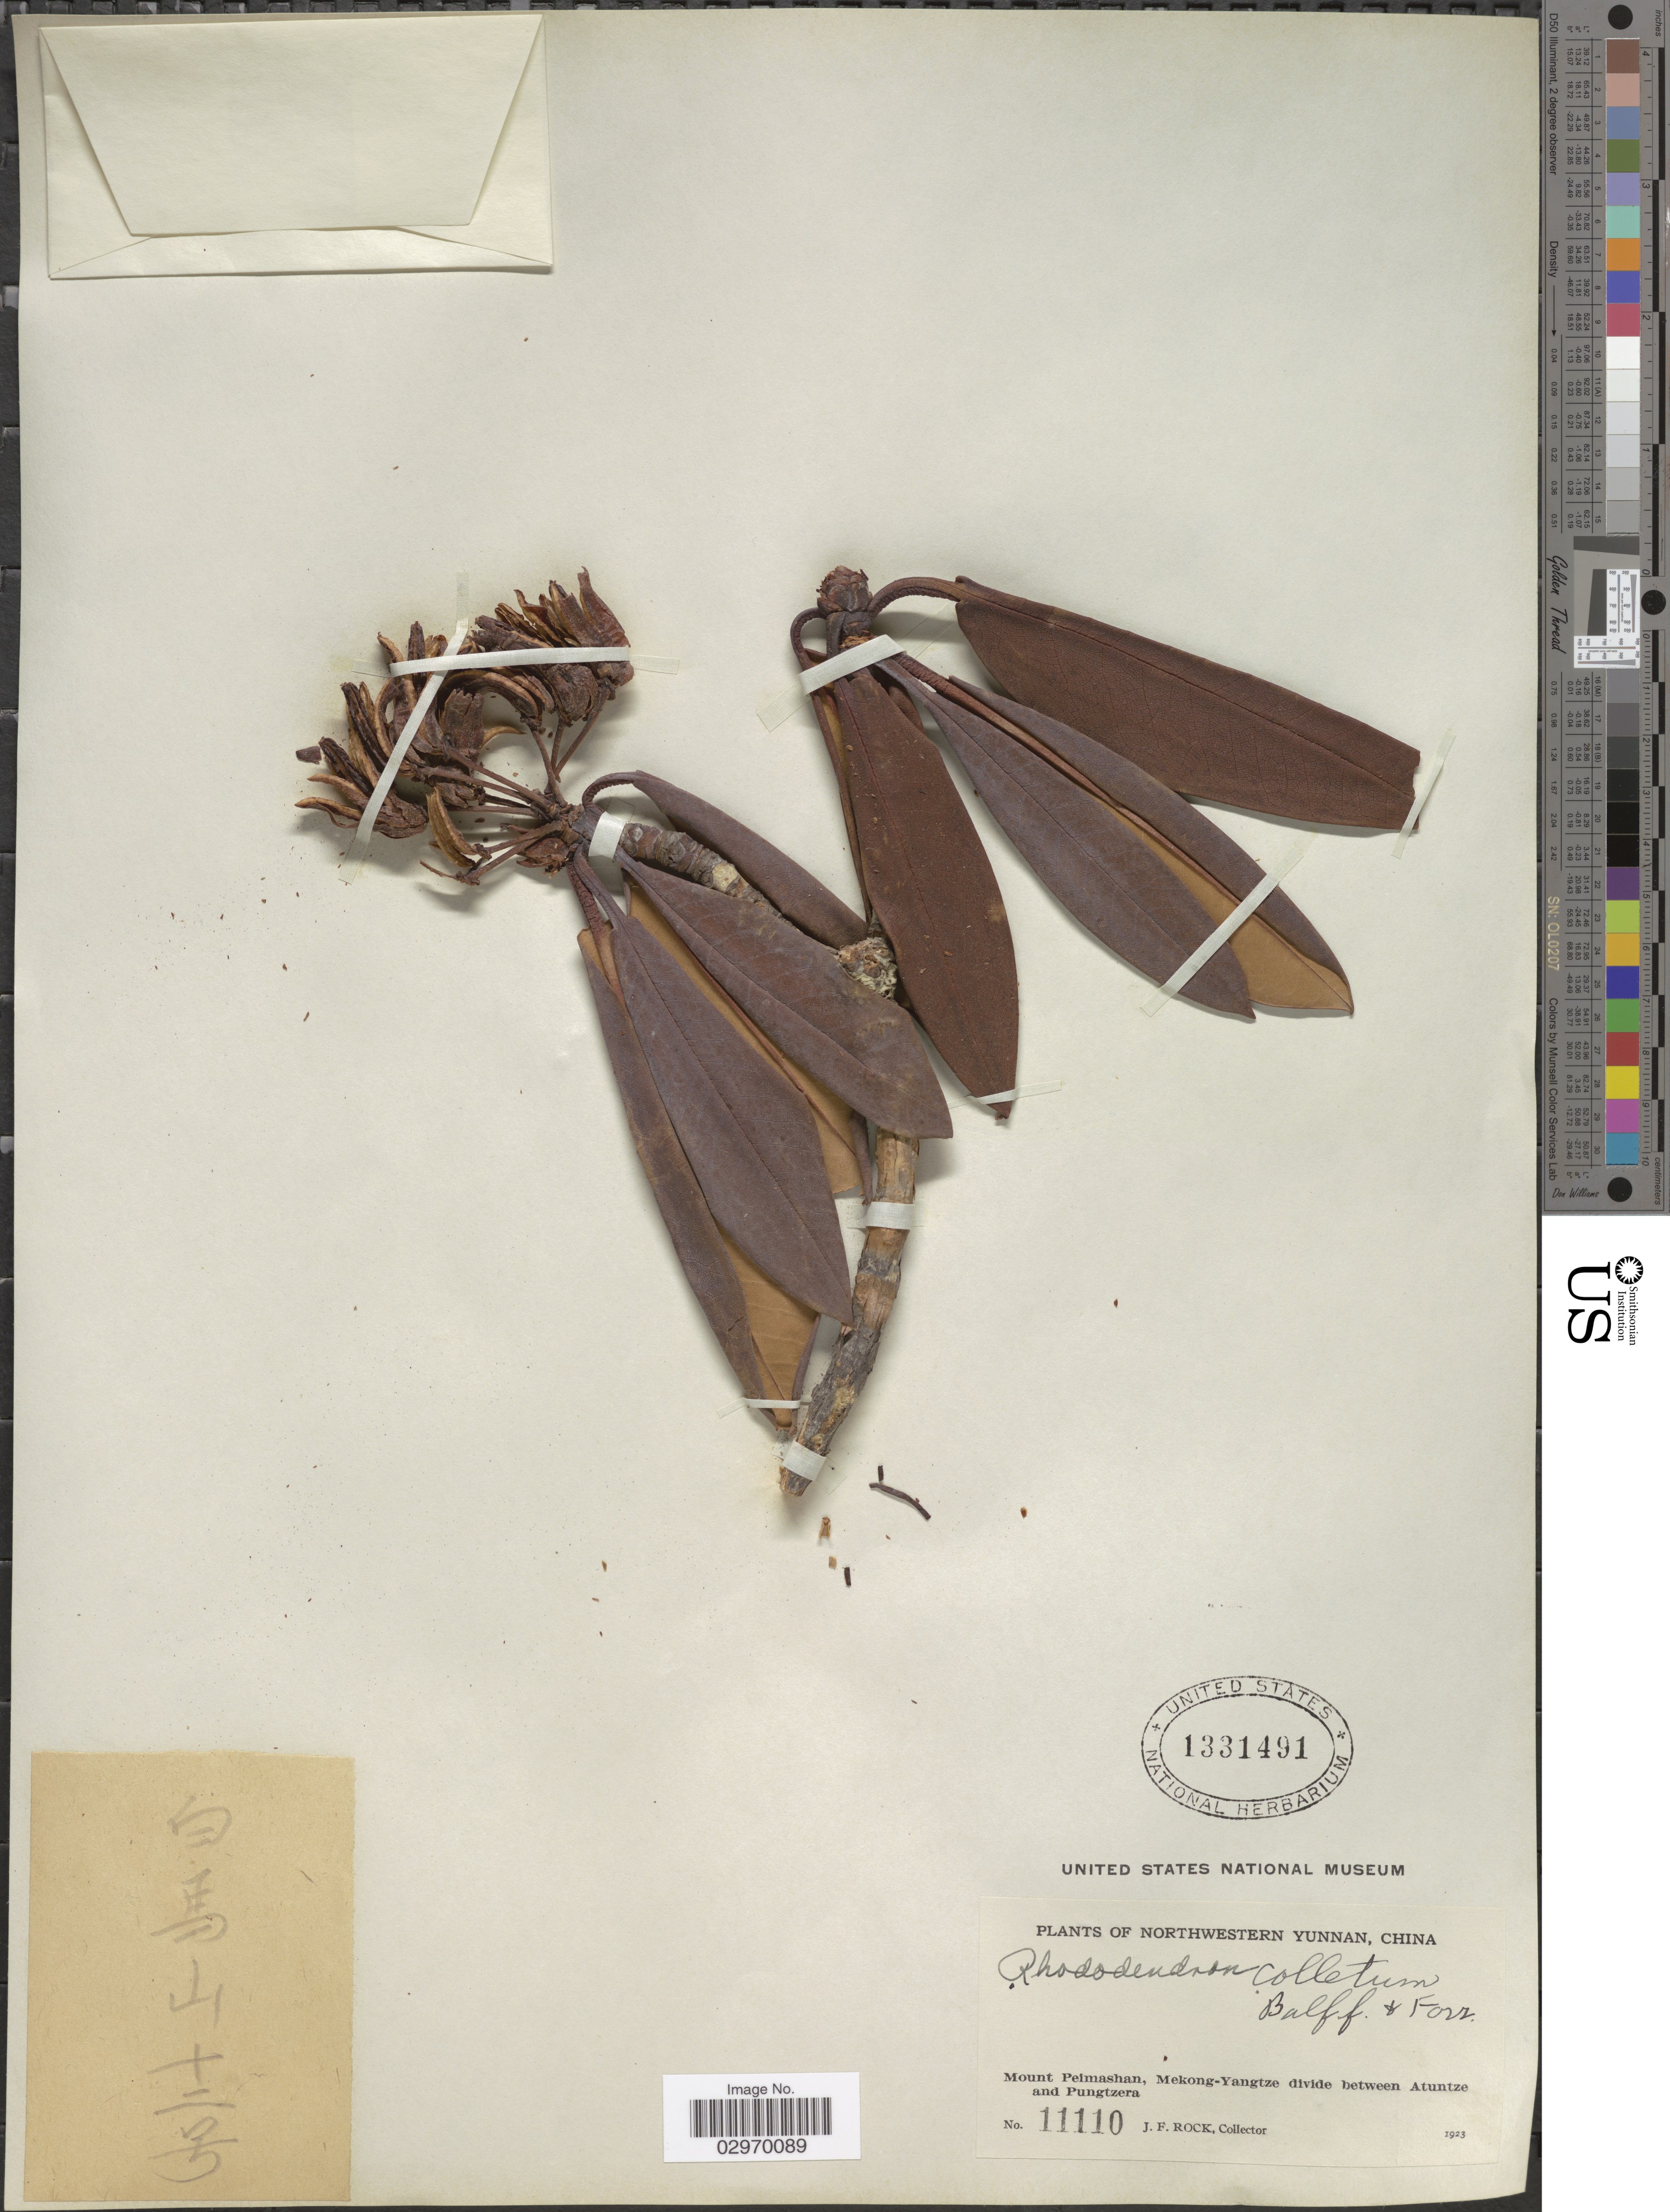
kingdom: Plantae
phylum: Tracheophyta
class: Magnoliopsida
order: Ericales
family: Ericaceae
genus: Rhododendron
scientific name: Rhododendron colletum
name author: Balf. f. & Forrest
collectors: J. Rock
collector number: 11110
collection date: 1923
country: China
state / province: Yunnan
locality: Northwestern Yunnan. Mount Peimashan, Mekong-Yangtze divide between Atuntze and Pungtzera.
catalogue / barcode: US 1331491